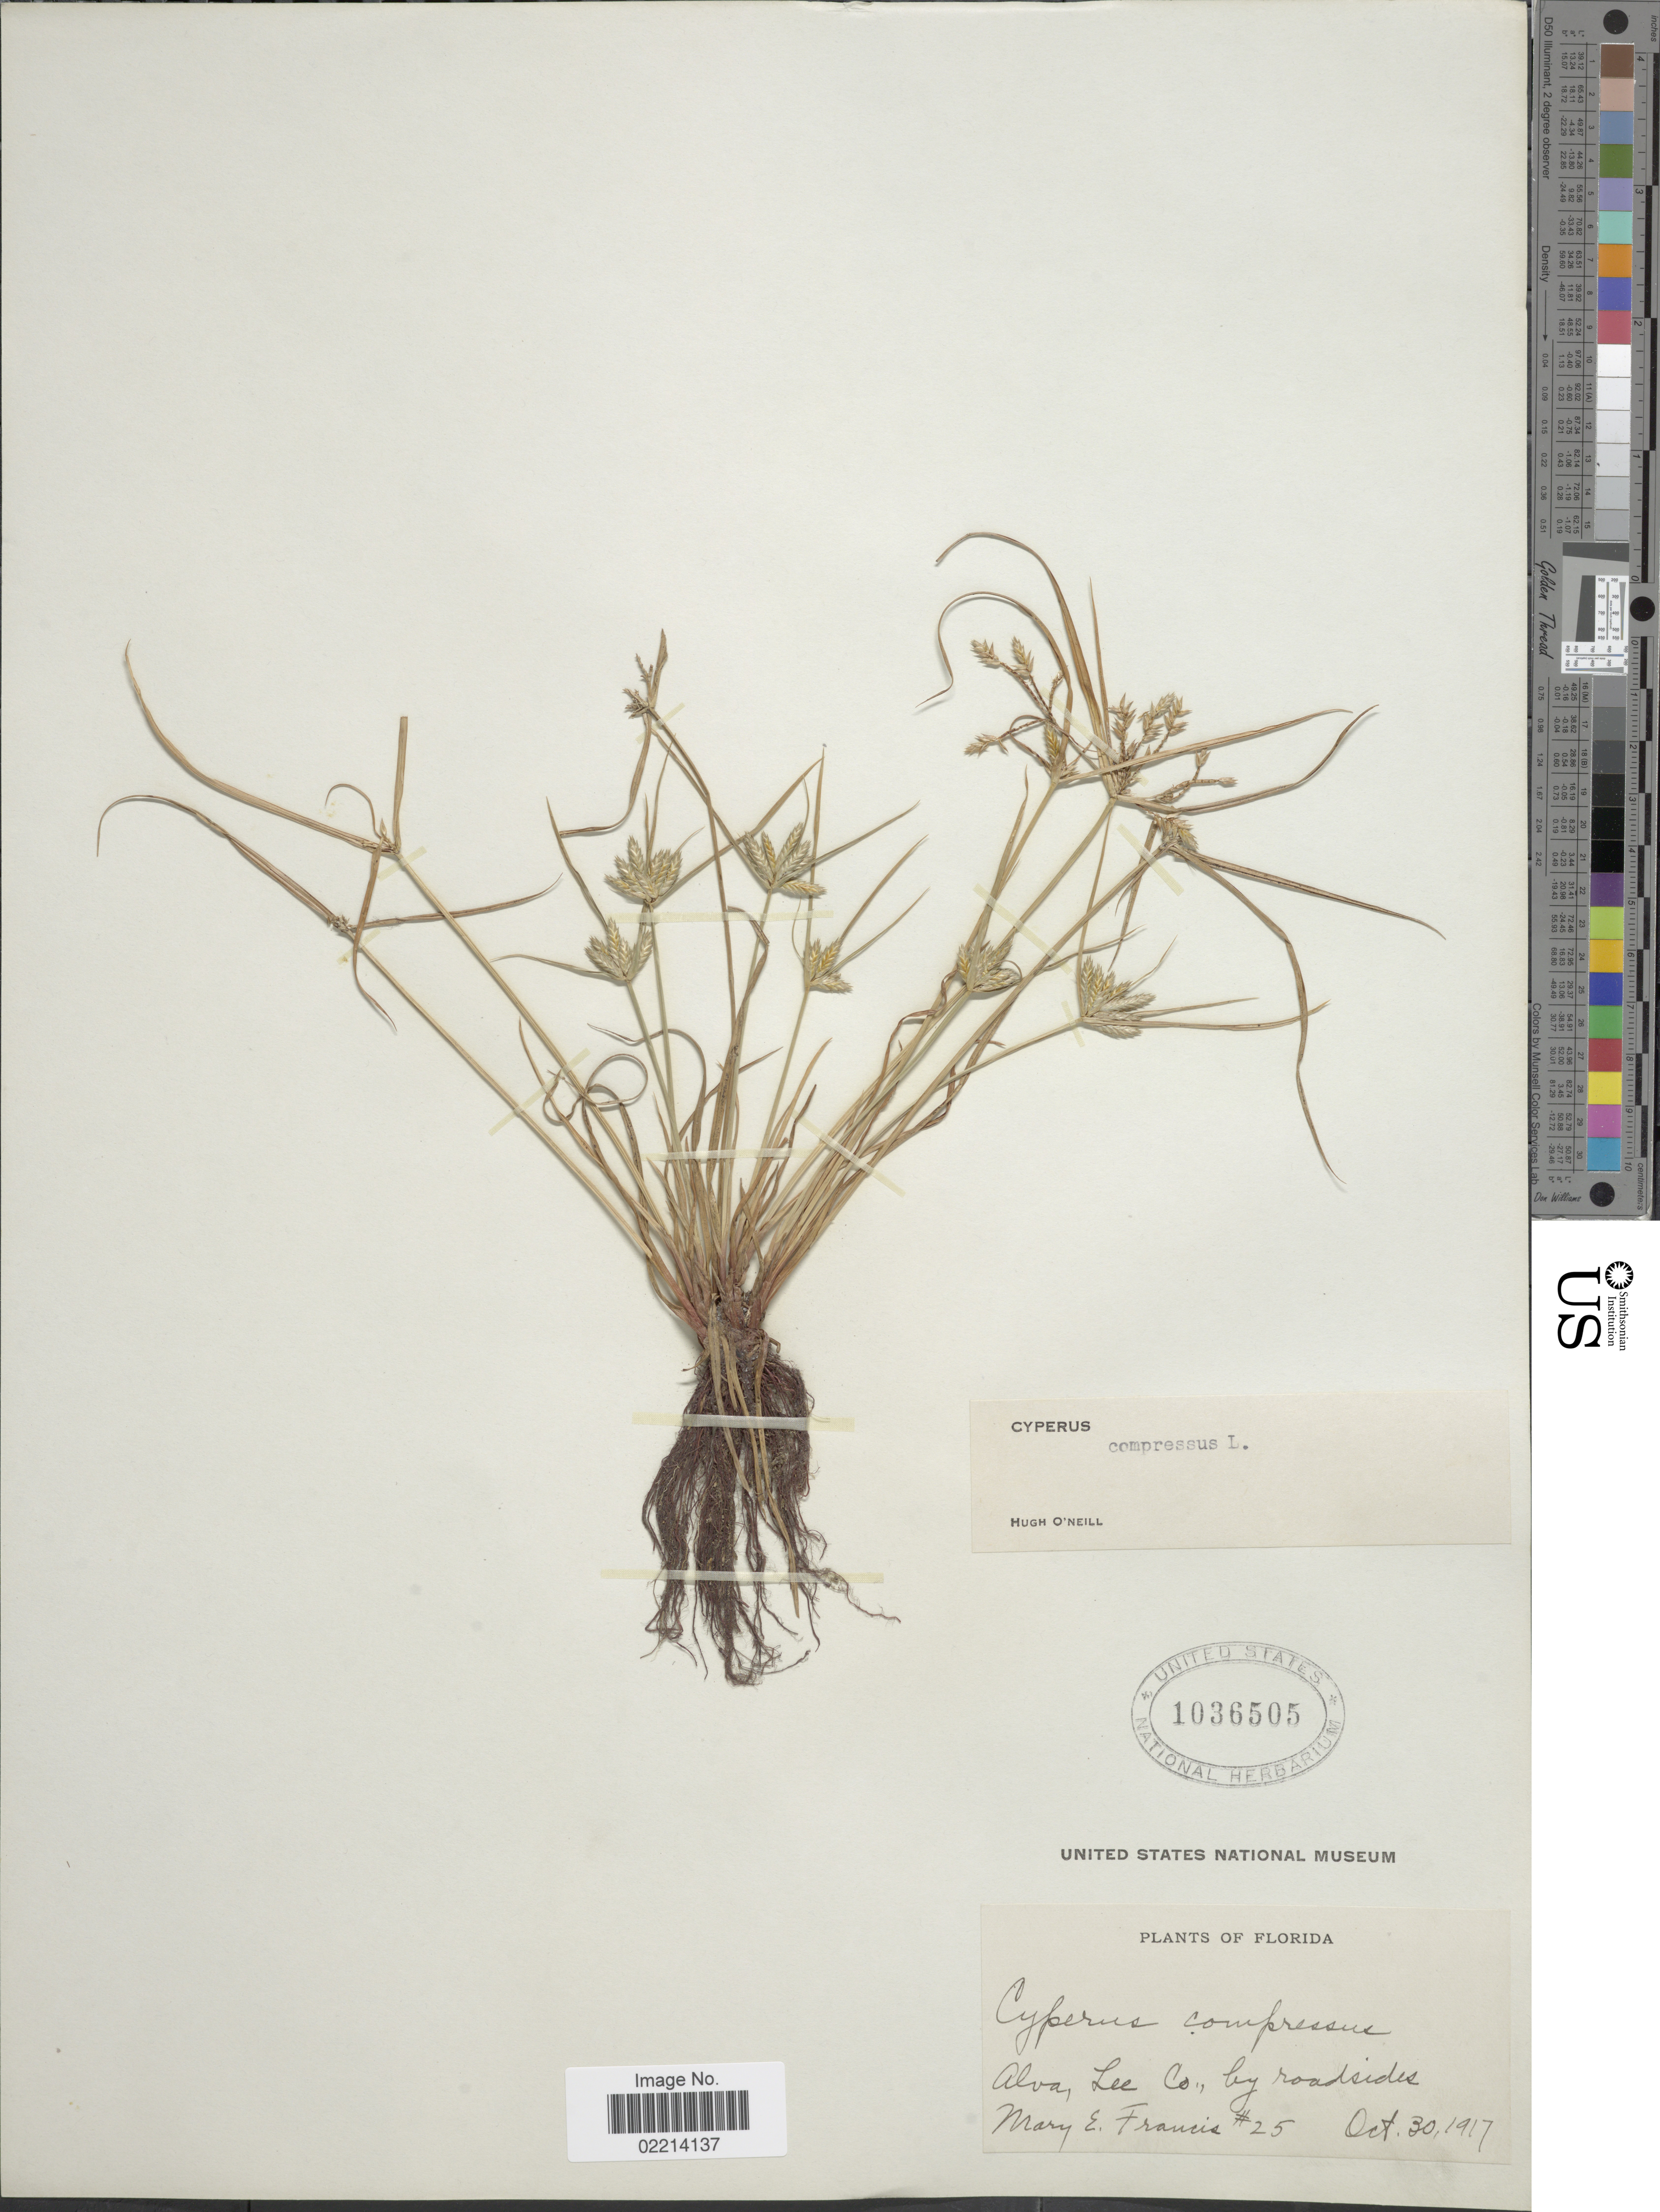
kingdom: Plantae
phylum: Tracheophyta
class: Liliopsida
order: Poales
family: Cyperaceae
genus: Cyperus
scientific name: Cyperus compressus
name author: L.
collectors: M. E. Francis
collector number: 25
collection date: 1917-10-30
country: United States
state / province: Florida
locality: Alva, Lee Co., by roadside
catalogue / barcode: US 1036505